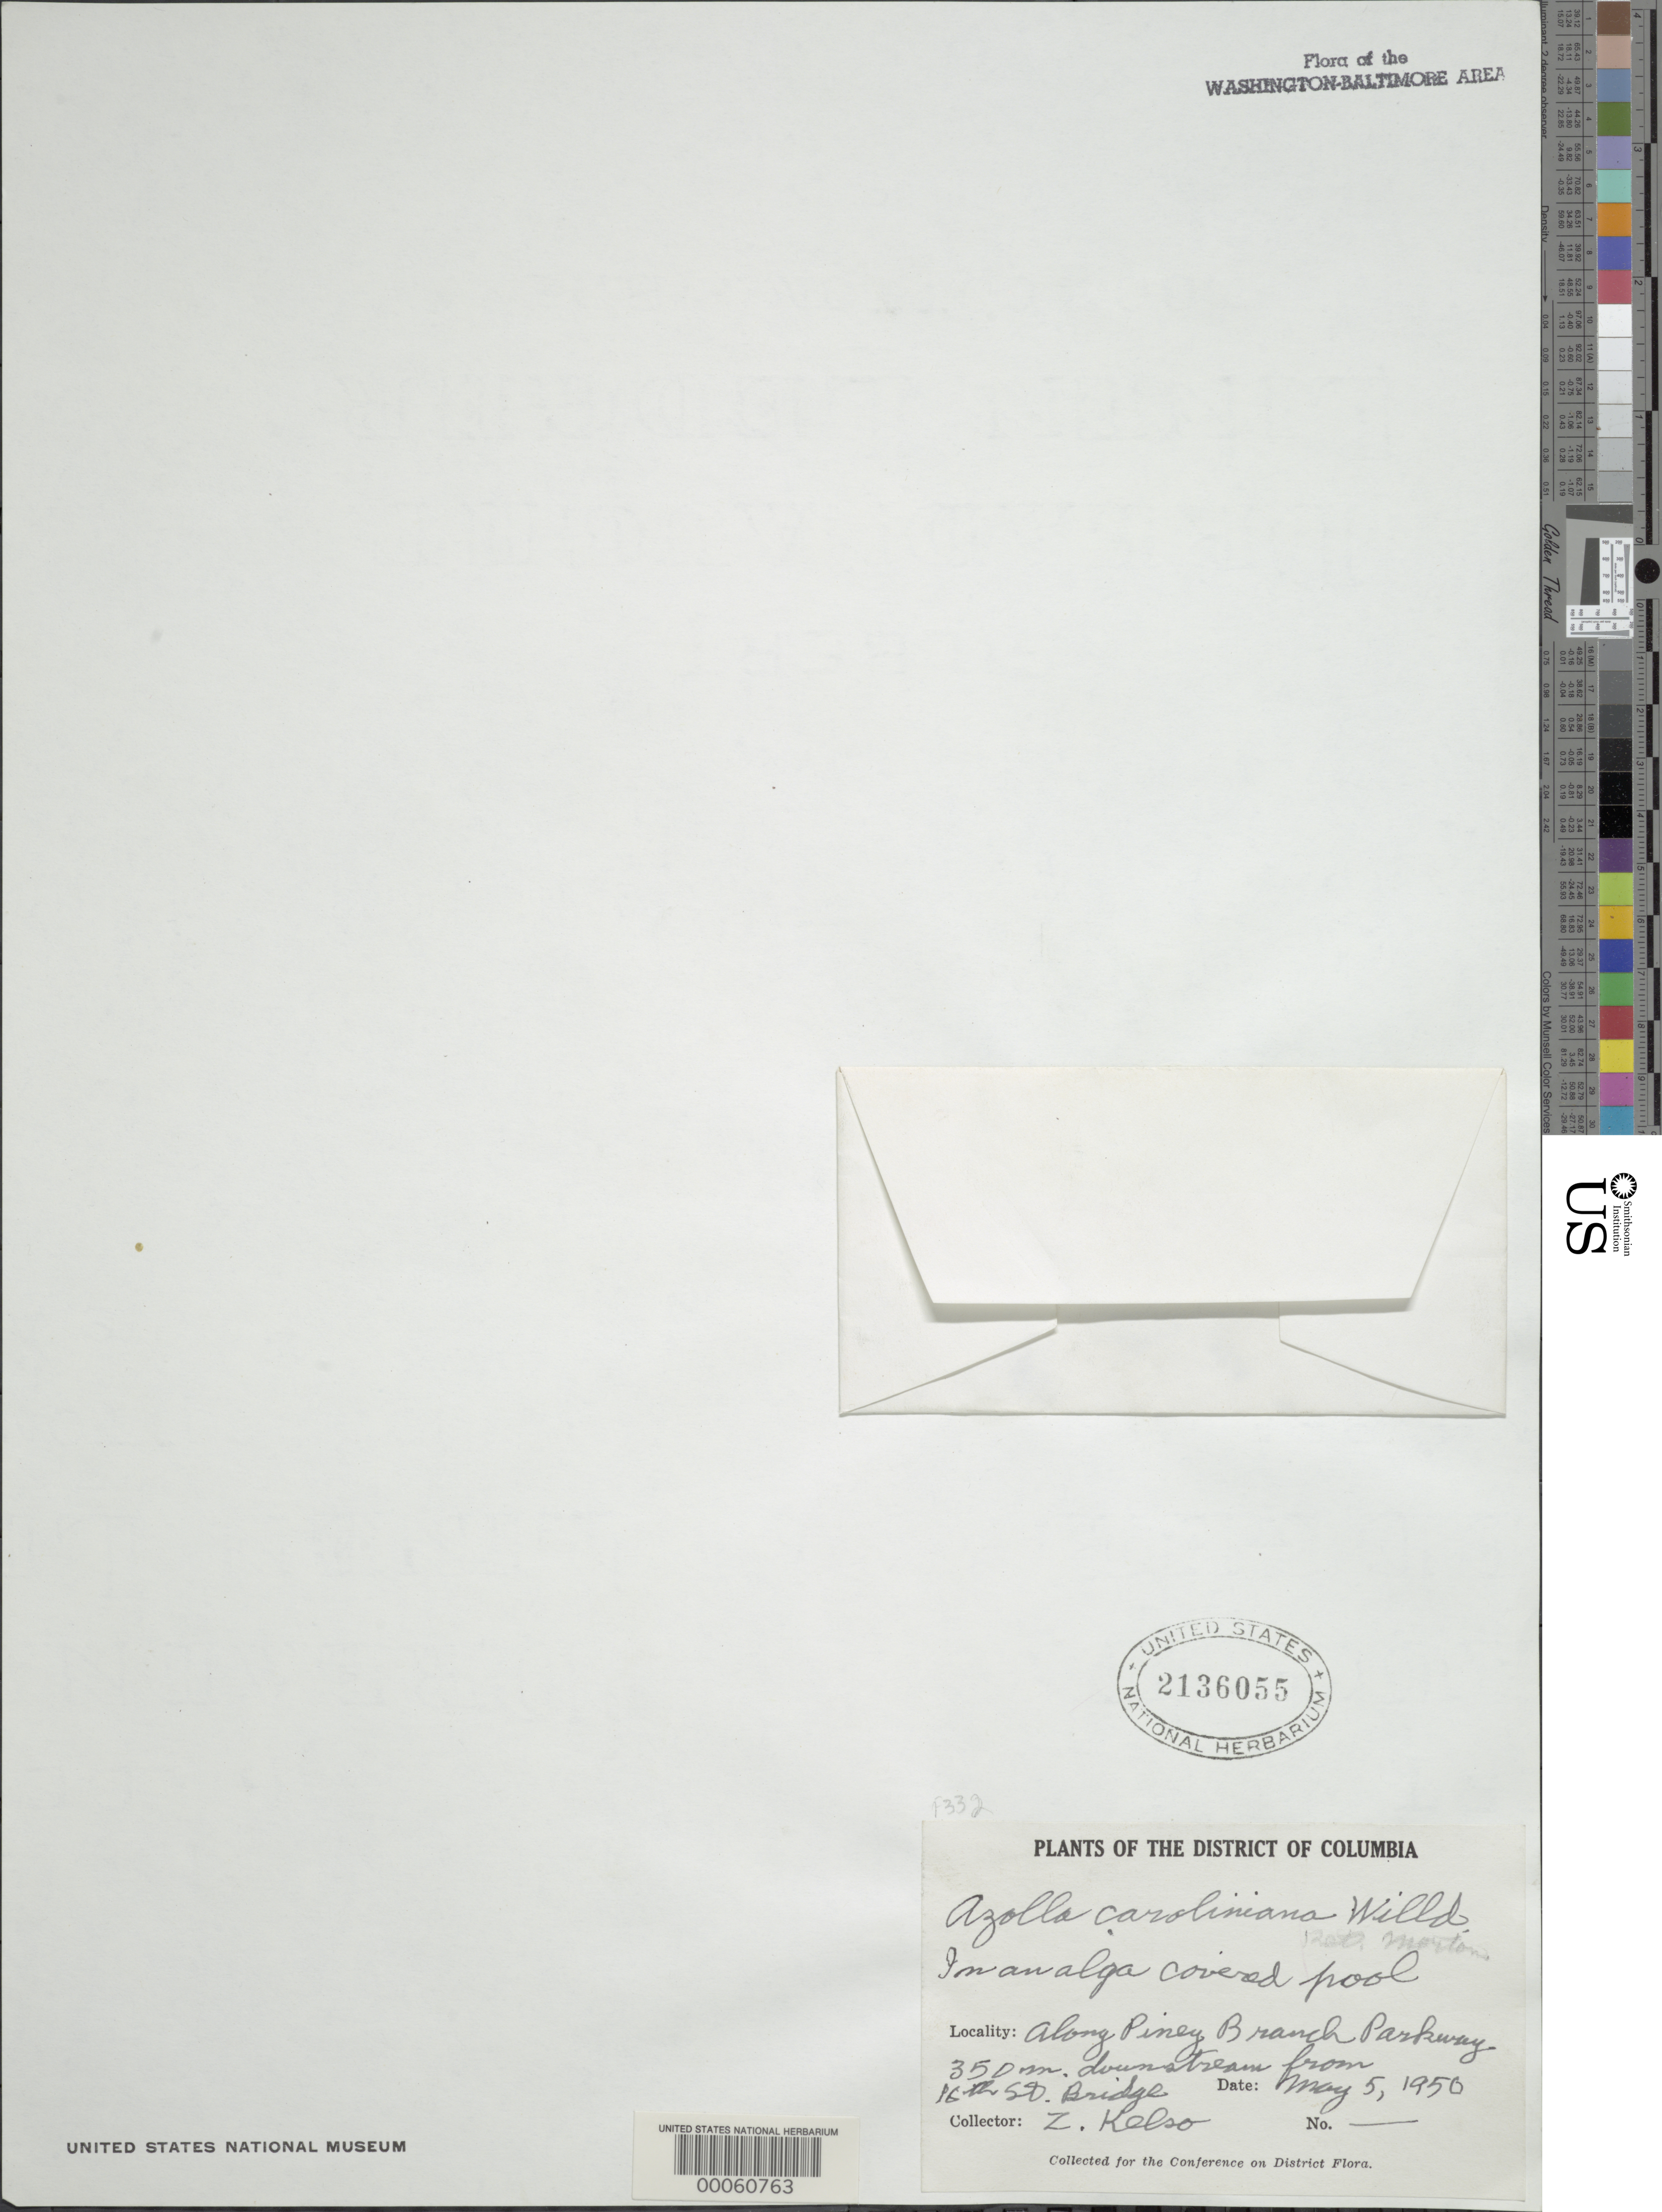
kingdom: Plantae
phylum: Tracheophyta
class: Polypodiopsida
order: Salviniales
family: Salviniaceae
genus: Azolla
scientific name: Azolla caroliniana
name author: Willd.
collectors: Z. Kelso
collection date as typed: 05 May 1950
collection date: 1950-05-05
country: United States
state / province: District of Columbia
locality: Along Piney Branch Parkway, 350 mi. downstream from 16th St. Bridge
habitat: In an alga covered pool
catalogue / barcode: US 2136055